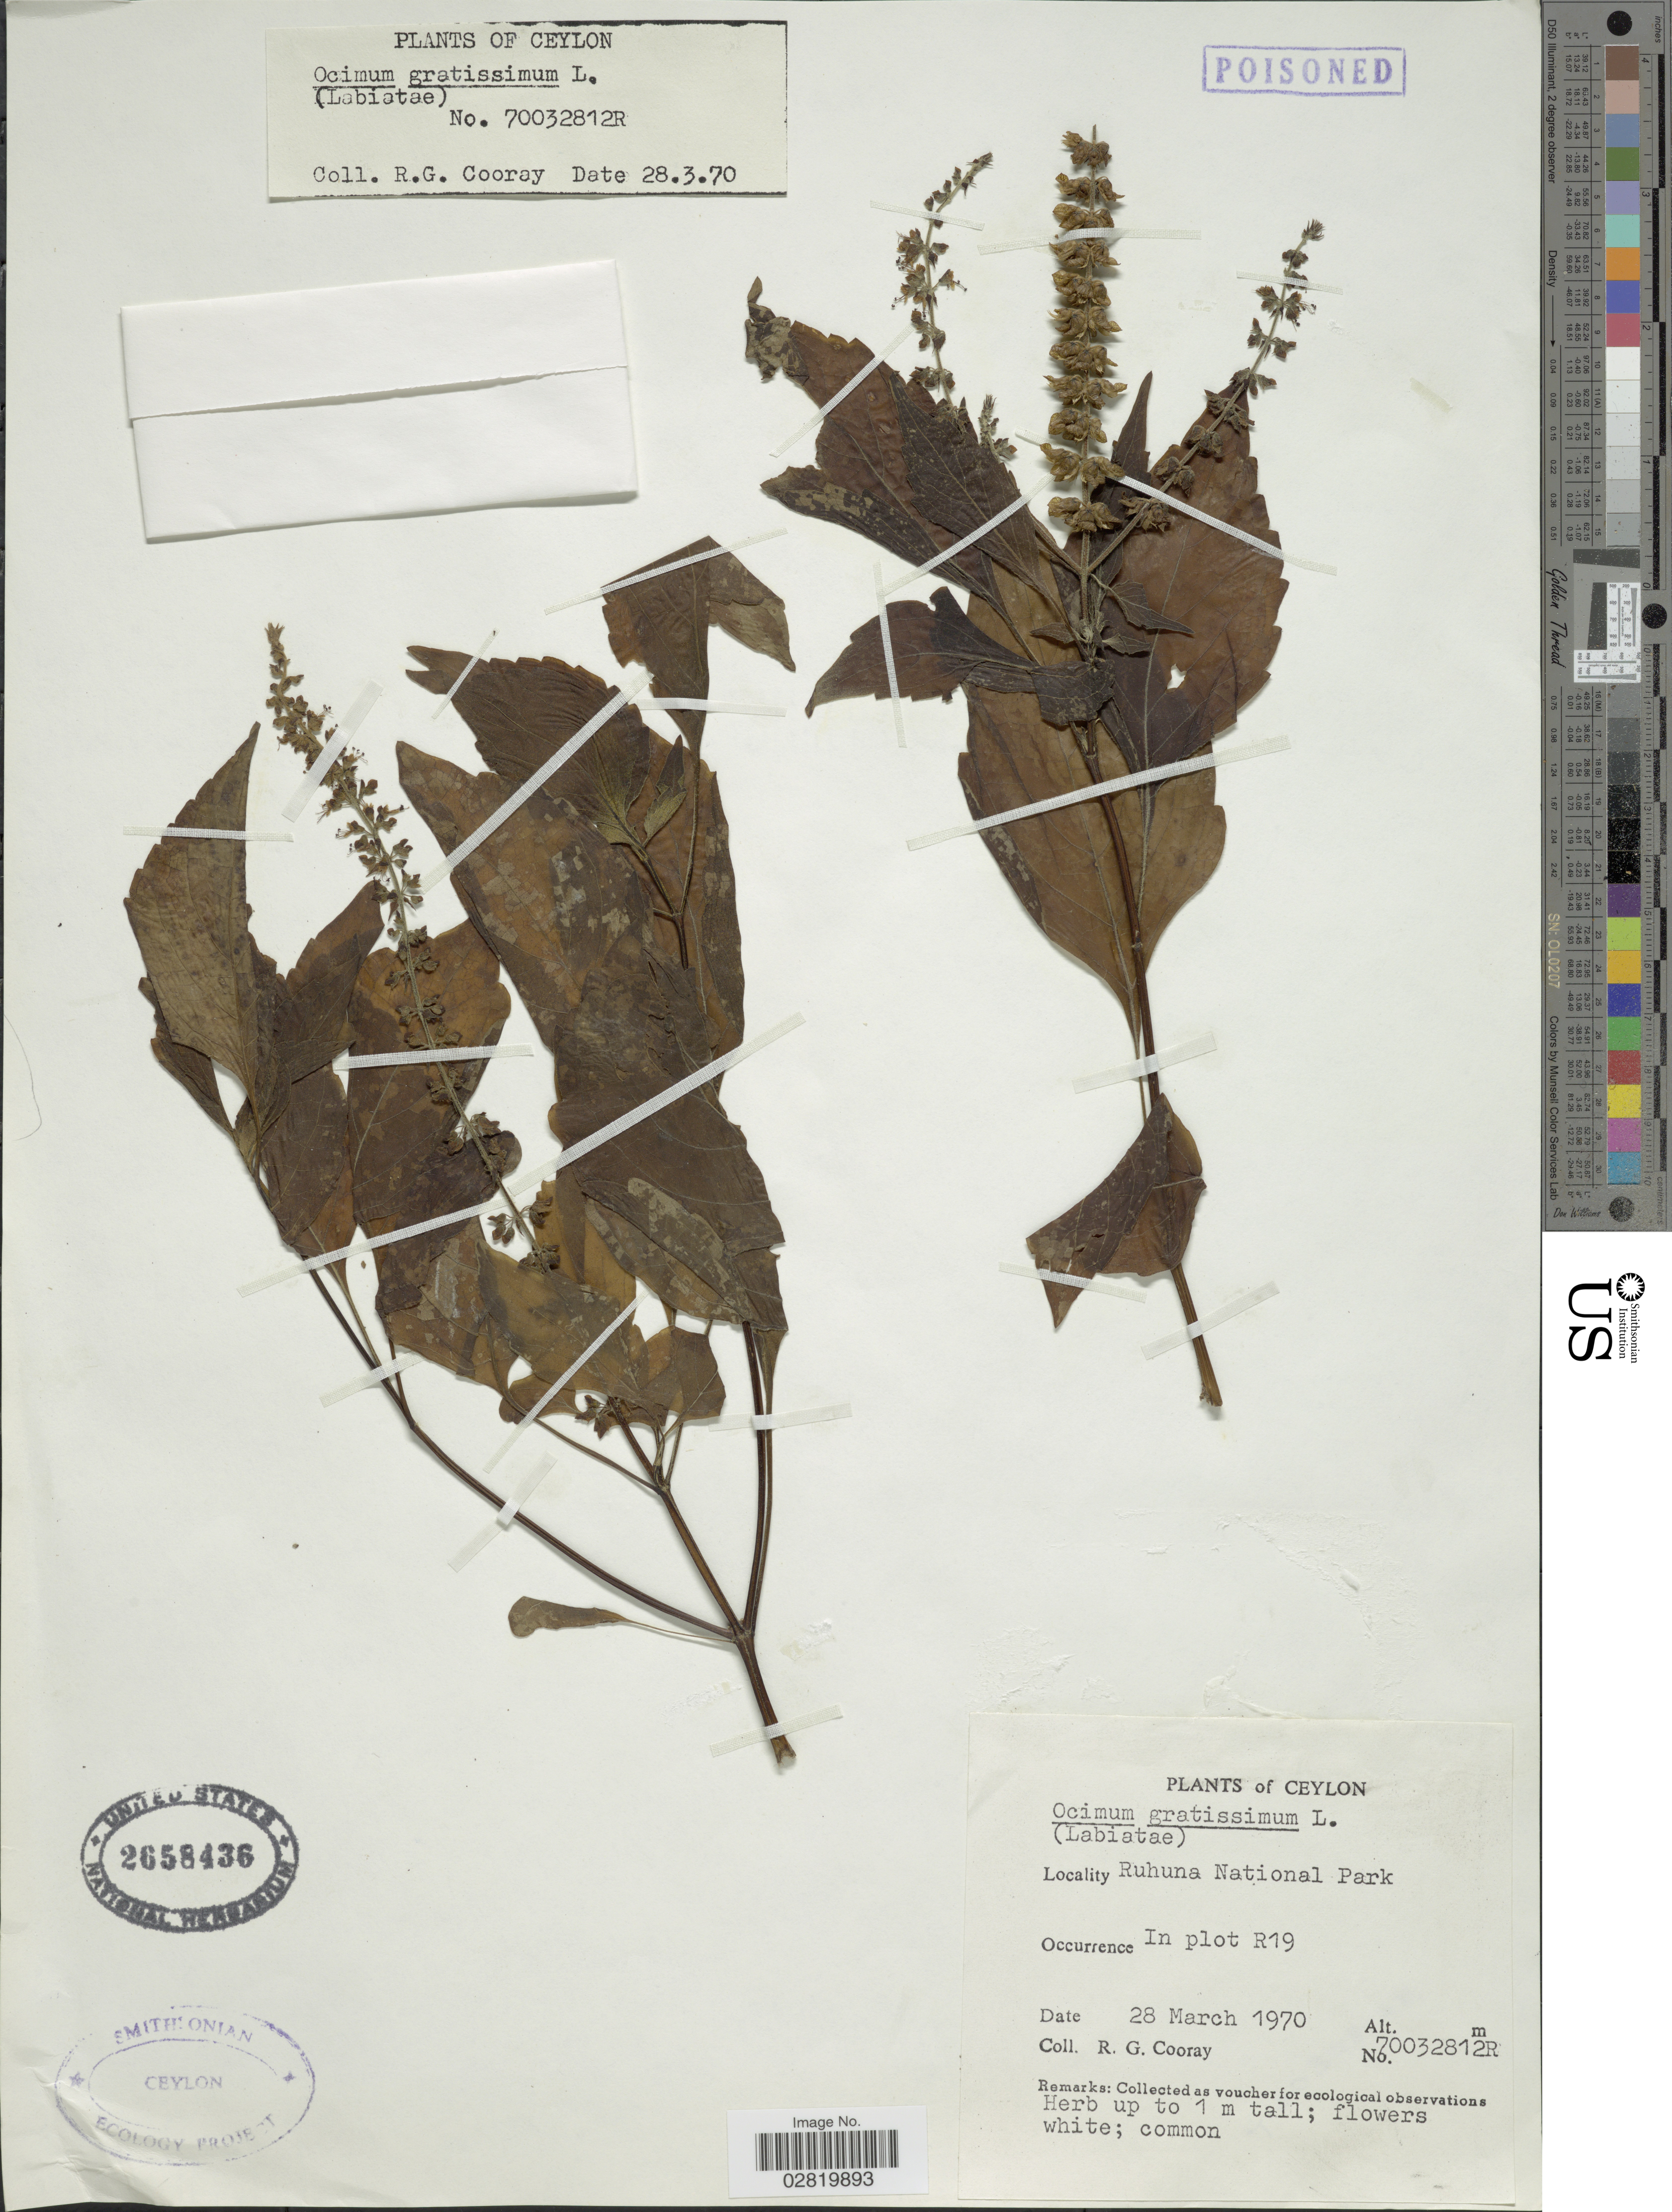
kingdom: Plantae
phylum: Tracheophyta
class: Magnoliopsida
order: Lamiales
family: Lamiaceae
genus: Ocimum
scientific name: Ocimum gratissimum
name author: L.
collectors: R. Cooray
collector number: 70032812R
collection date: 1970-03-28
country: Sri Lanka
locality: Ceylon, Ruhuna National Park, In plot R19.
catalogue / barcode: US 2658436